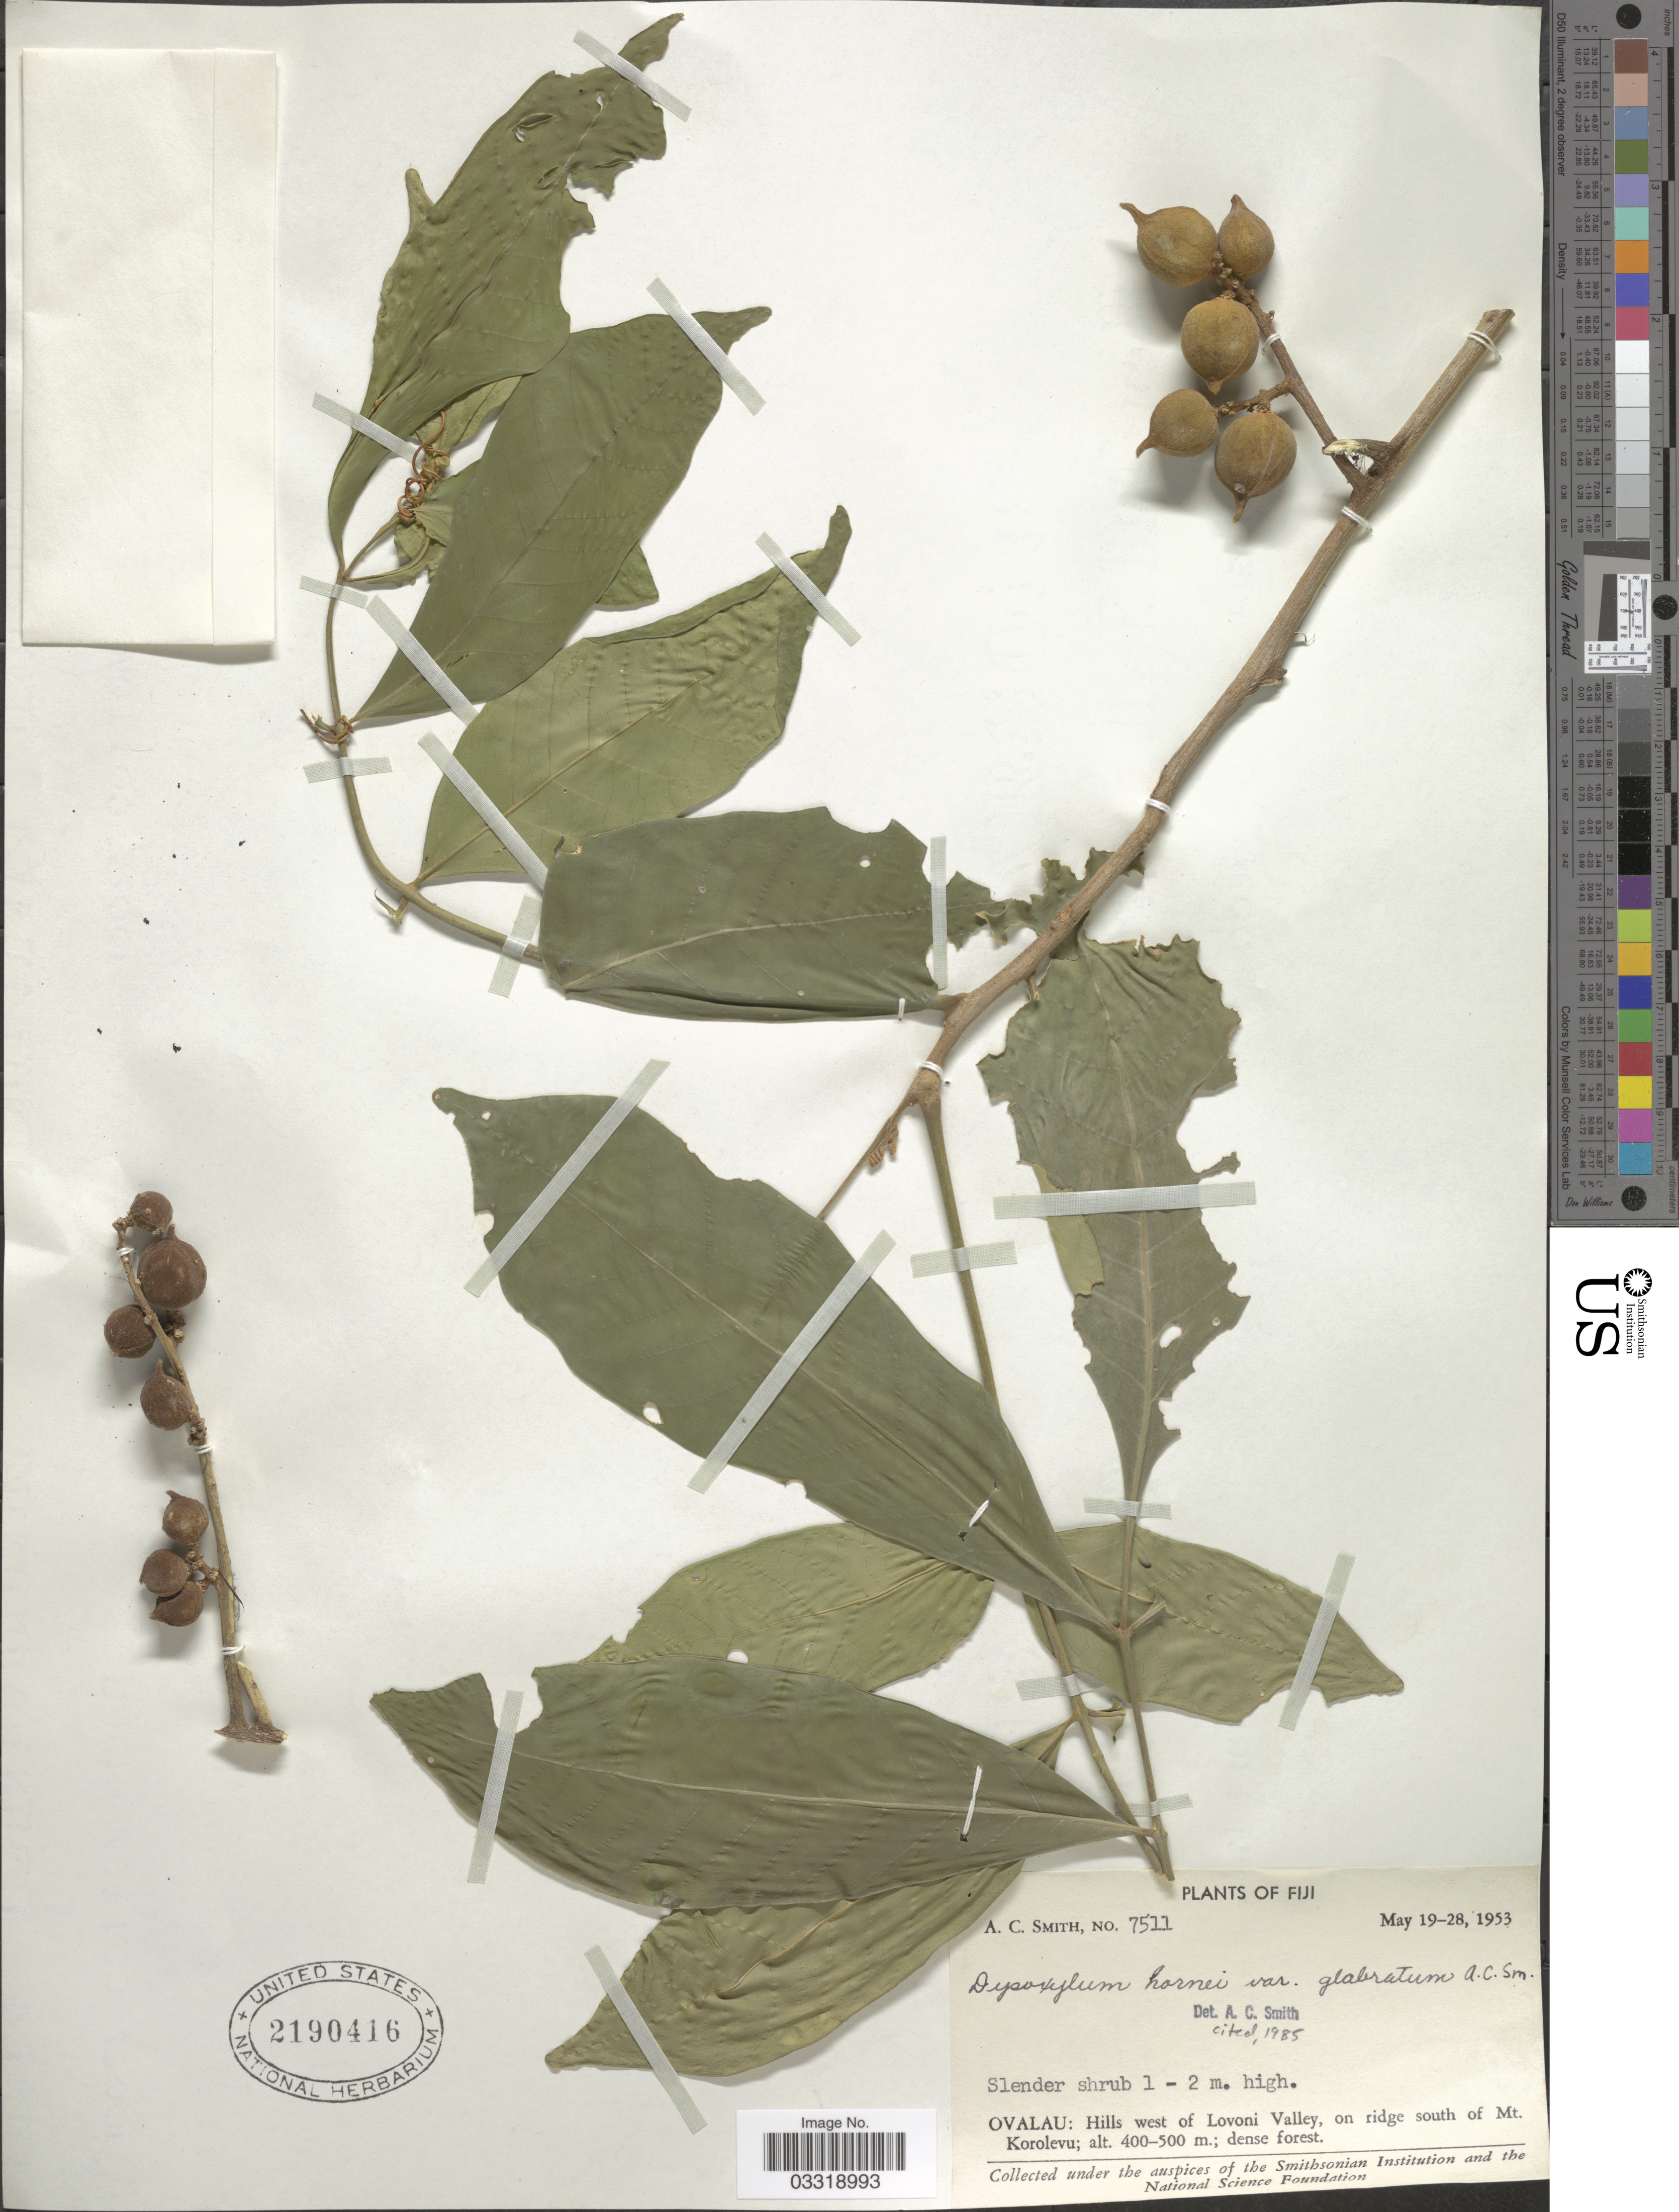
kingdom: Plantae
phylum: Tracheophyta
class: Magnoliopsida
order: Sapindales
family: Meliaceae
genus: Didymocheton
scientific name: Didymocheton hornei var. glabratus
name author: (A.C. Sm.) Holzmeyer & Hauenschild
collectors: A. C. Smith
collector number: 7511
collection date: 1953-05-19/1953-05-28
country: Fiji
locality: Ovalau: Hills west of Lovoni Valley, on ridge south of Mt. Korolevu.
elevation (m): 400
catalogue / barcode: US 2190416